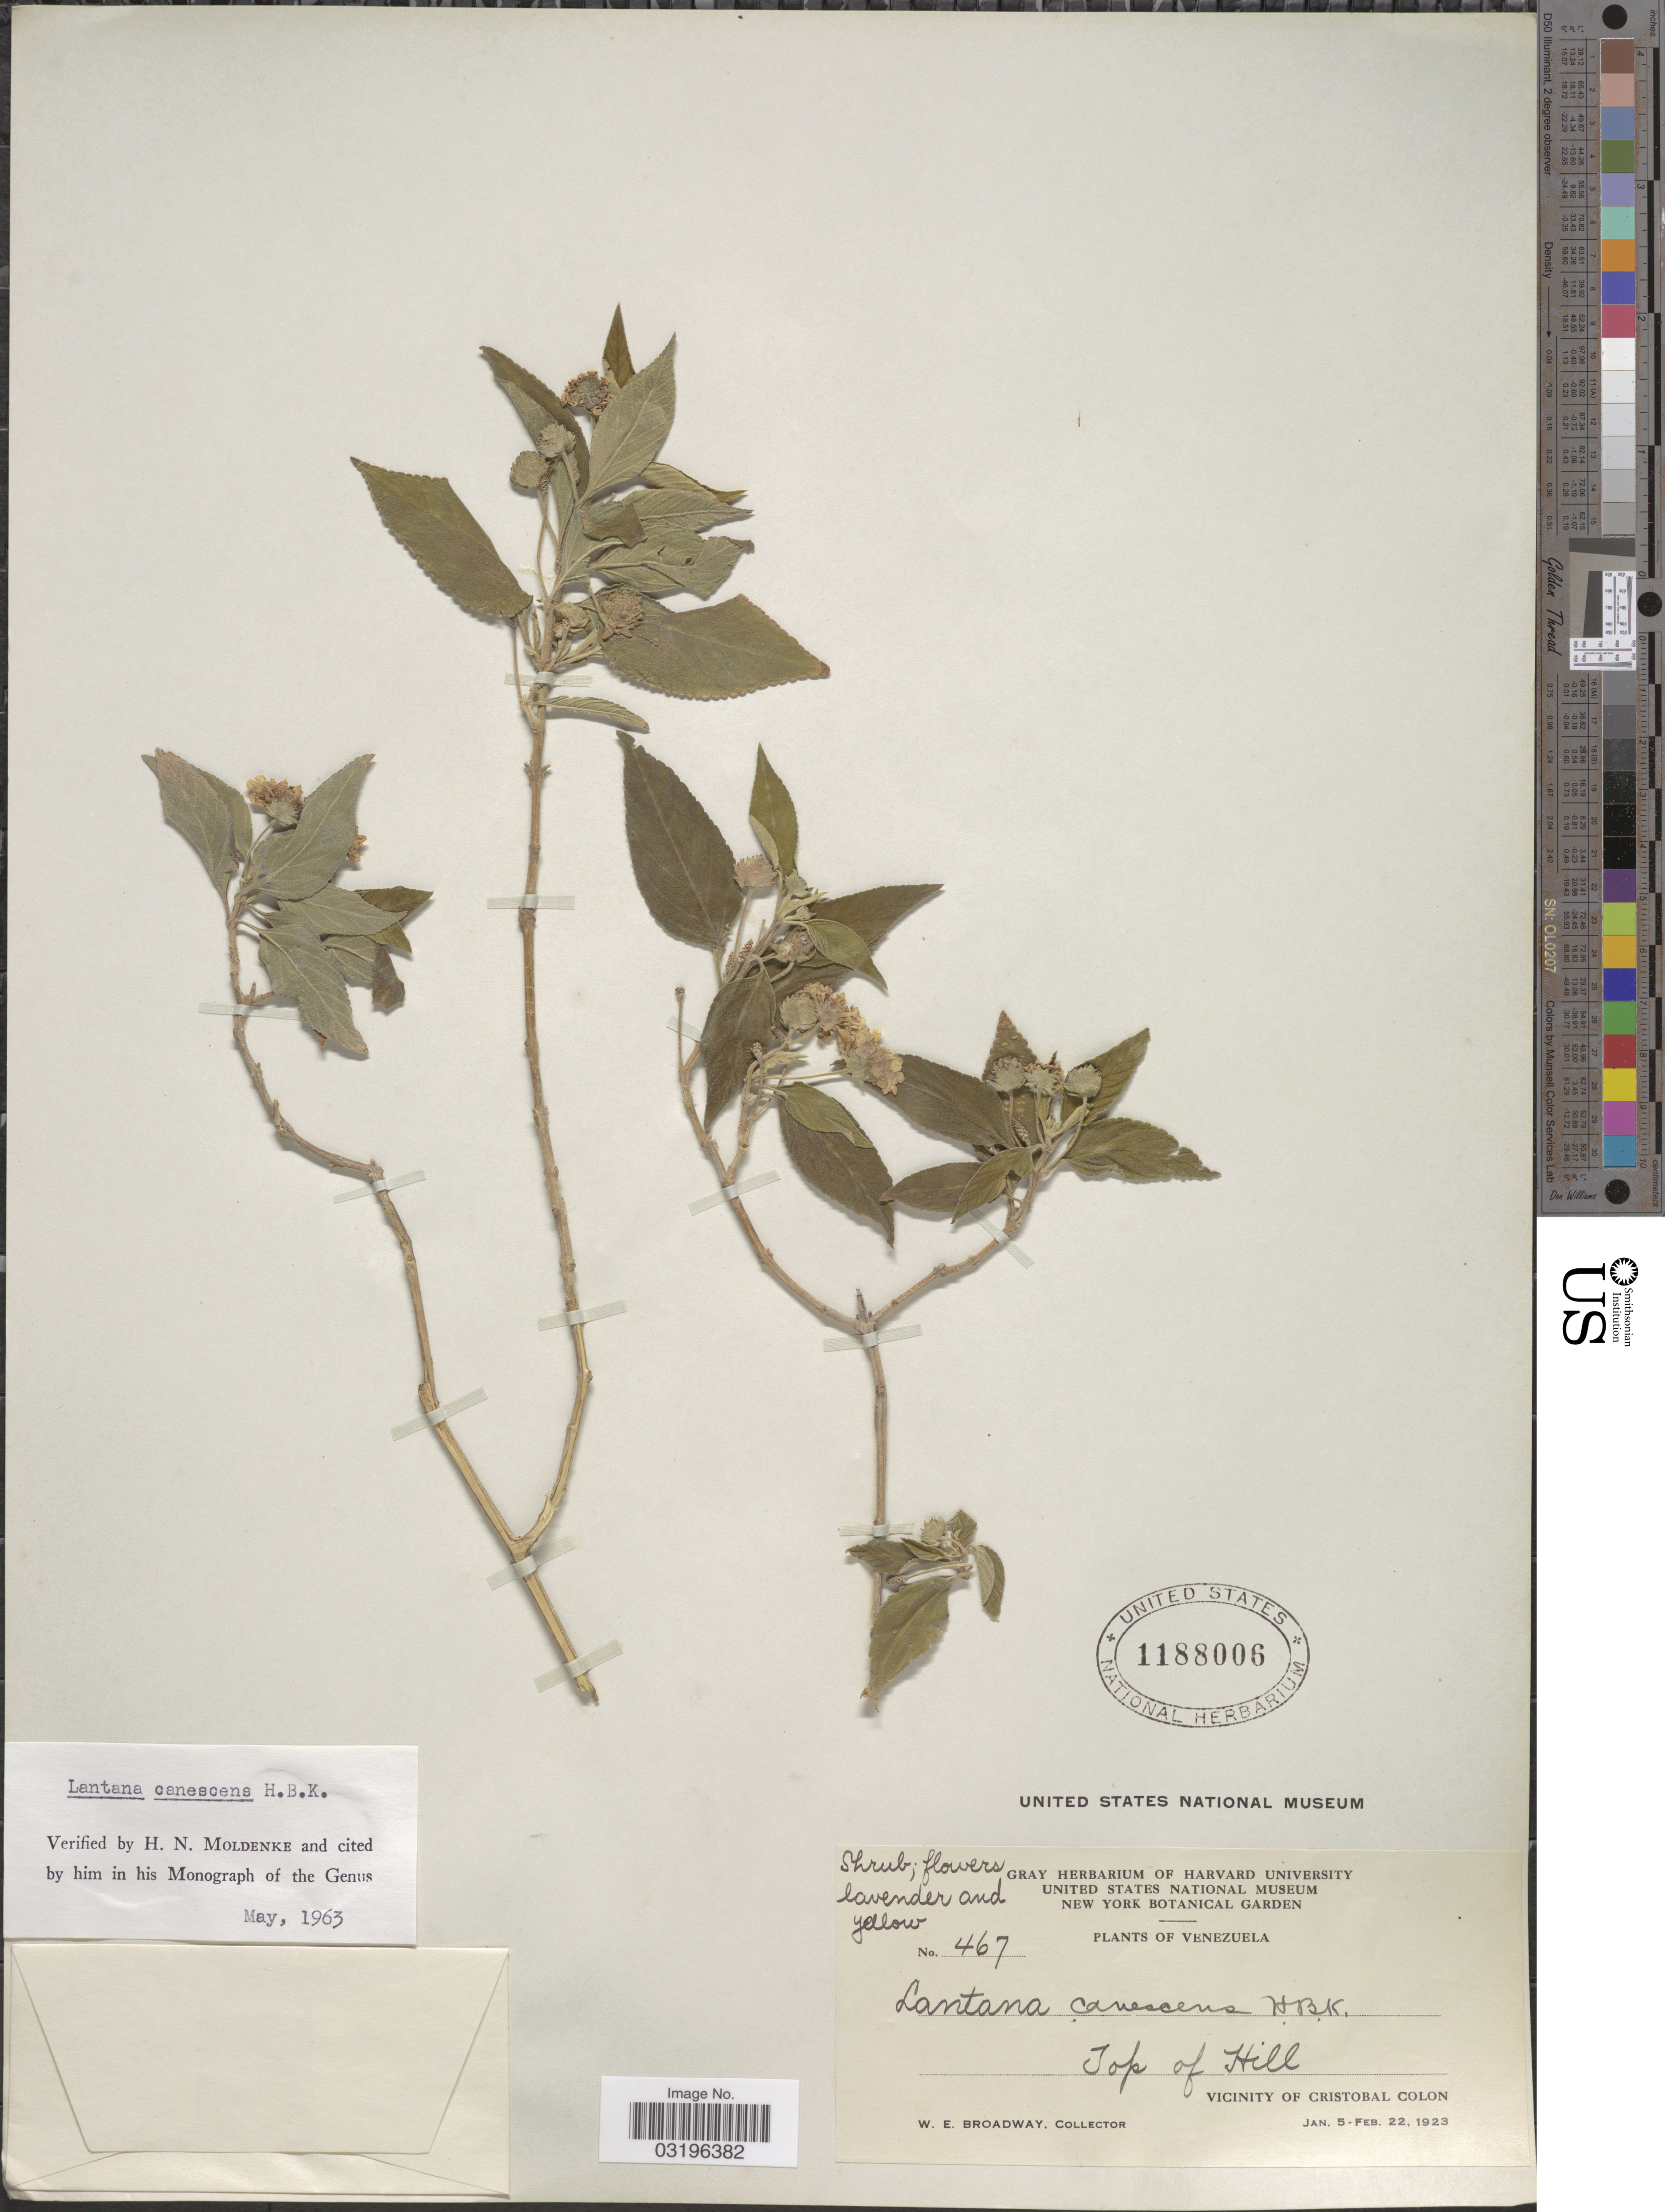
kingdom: Plantae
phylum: Tracheophyta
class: Magnoliopsida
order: Lamiales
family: Verbenaceae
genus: Lantana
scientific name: Lantana canescens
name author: Kunth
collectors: W. E. Broadway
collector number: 467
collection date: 1923-01-05/1923-02-22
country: Venezuela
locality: Top of Hill. Vicinity of Cristobal Colon.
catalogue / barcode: US 1188006